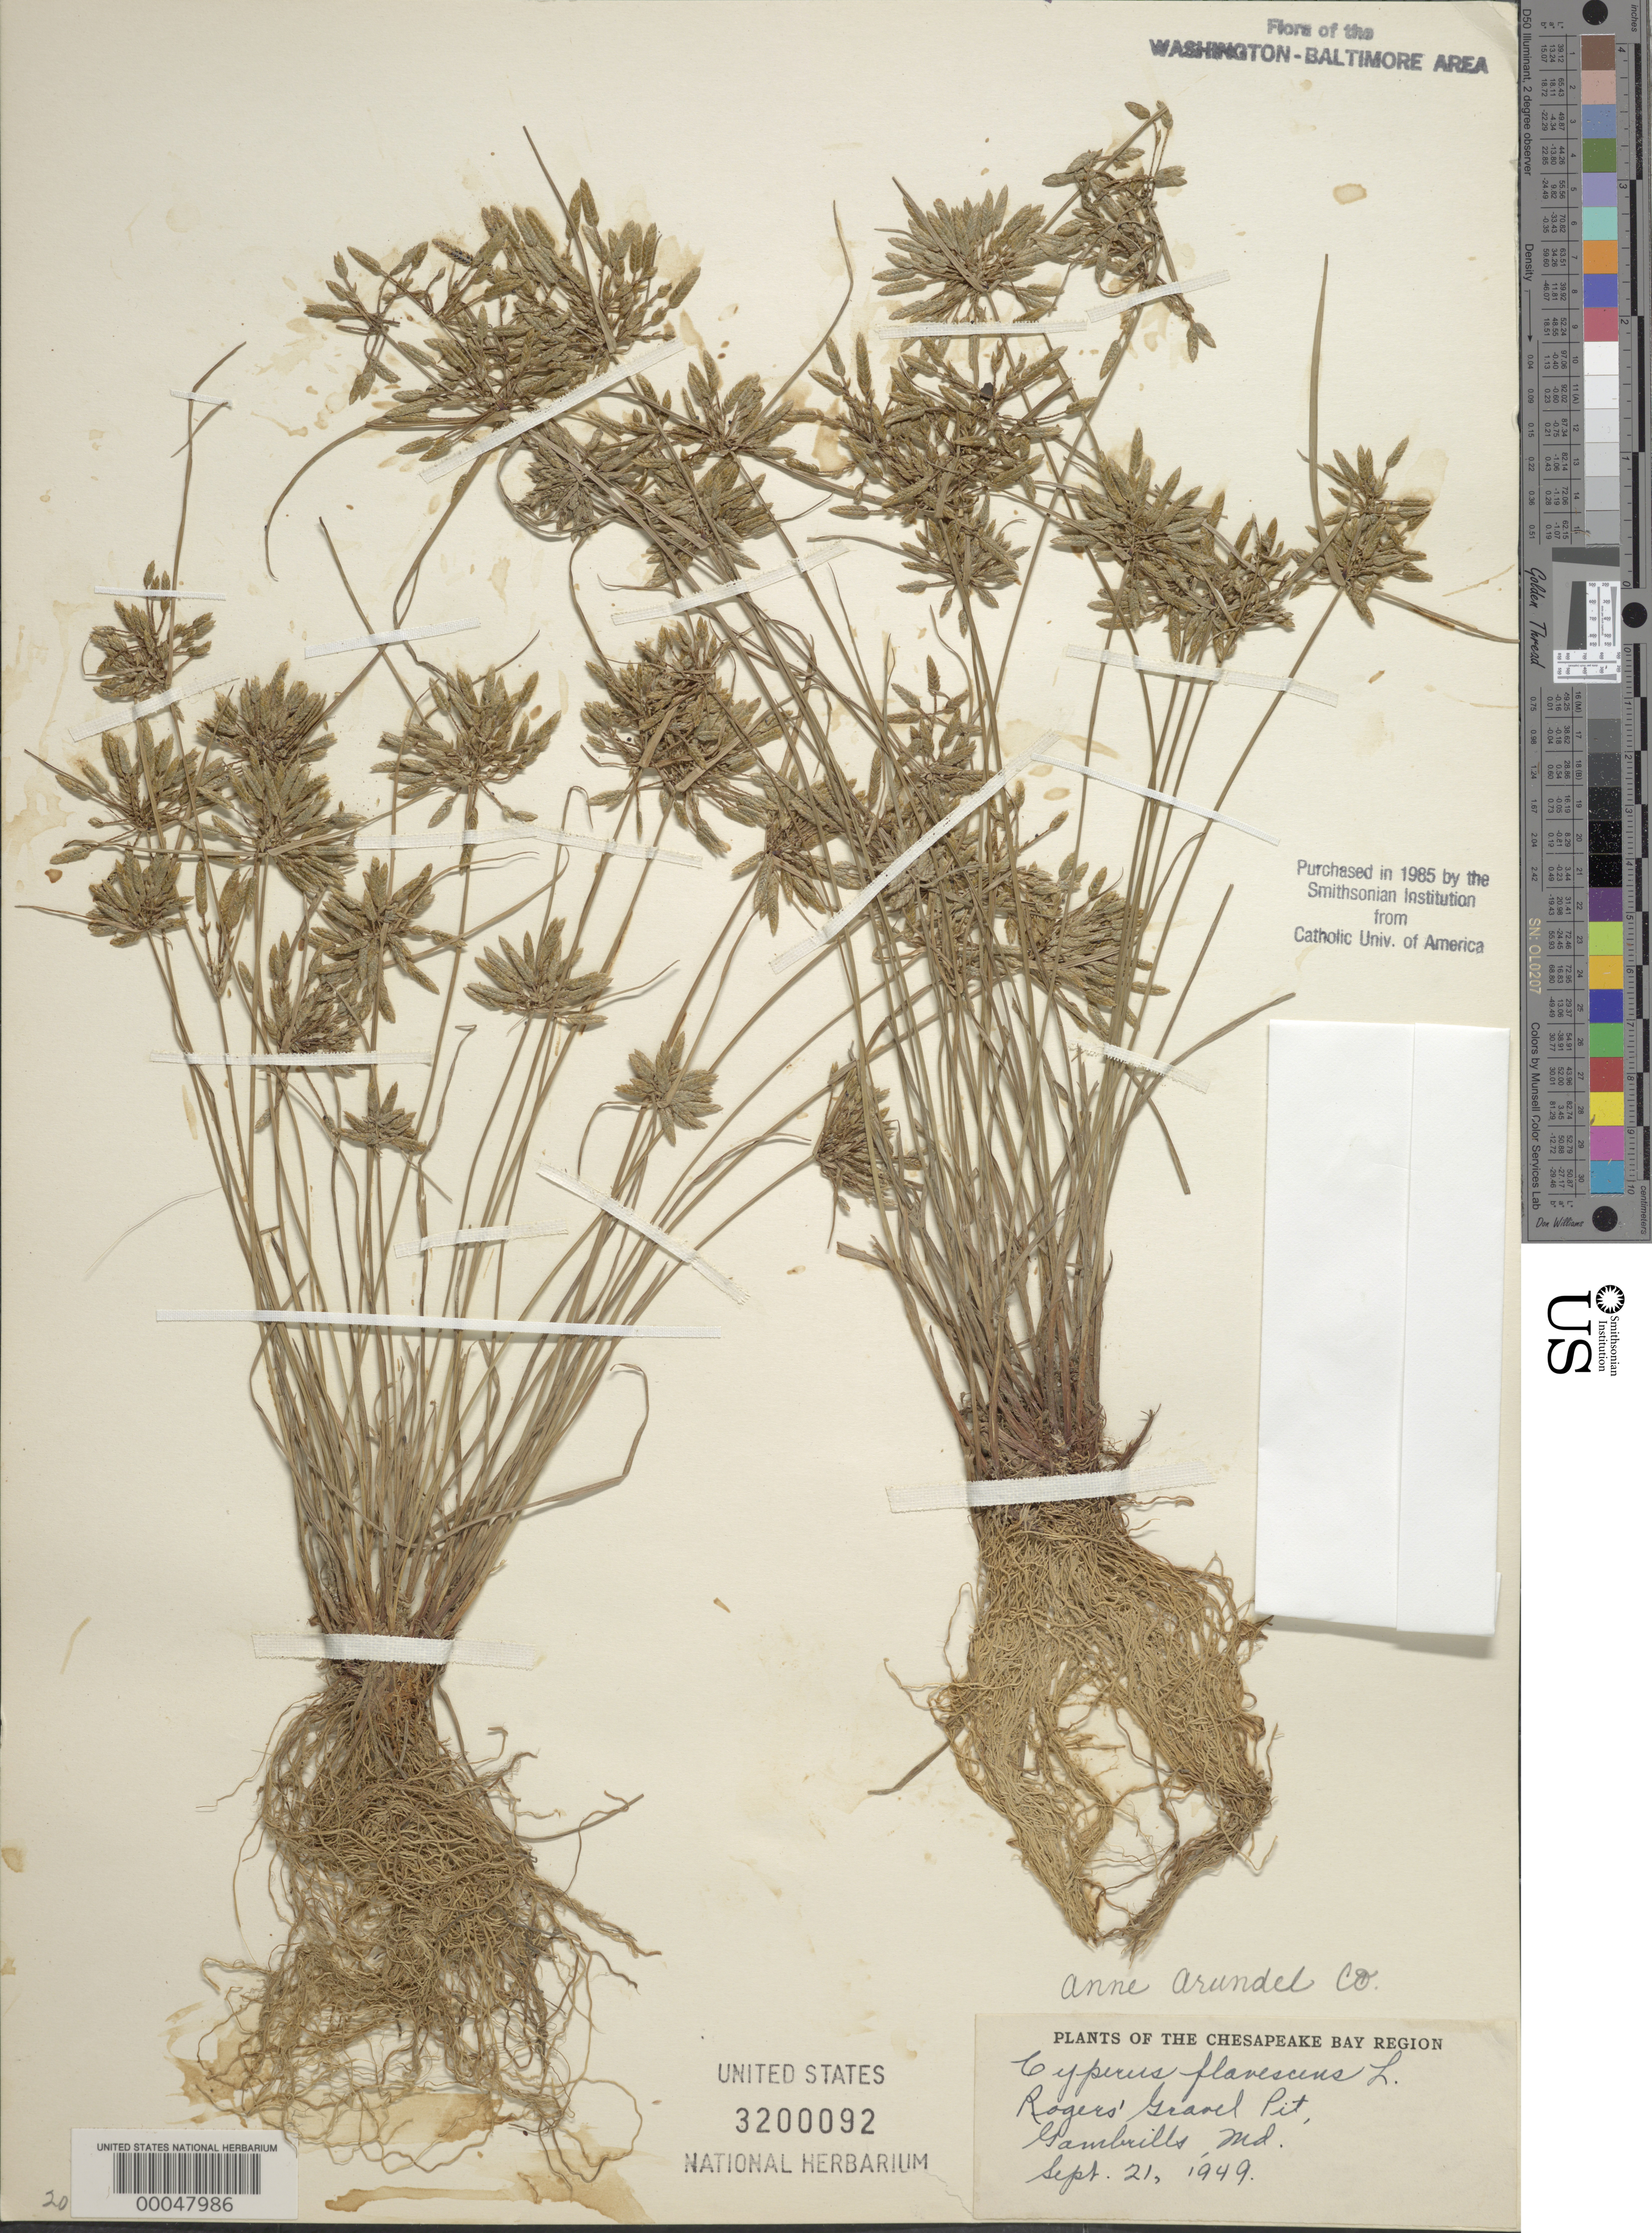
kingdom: Plantae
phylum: Tracheophyta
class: Liliopsida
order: Poales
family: Cyperaceae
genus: Cyperus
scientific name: Cyperus flavescens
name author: L.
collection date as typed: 21 Sep 1949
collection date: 1949-09-21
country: United States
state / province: Maryland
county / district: Frederick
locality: Rogers' Gravel Pit, Gambrills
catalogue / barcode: US 3200092